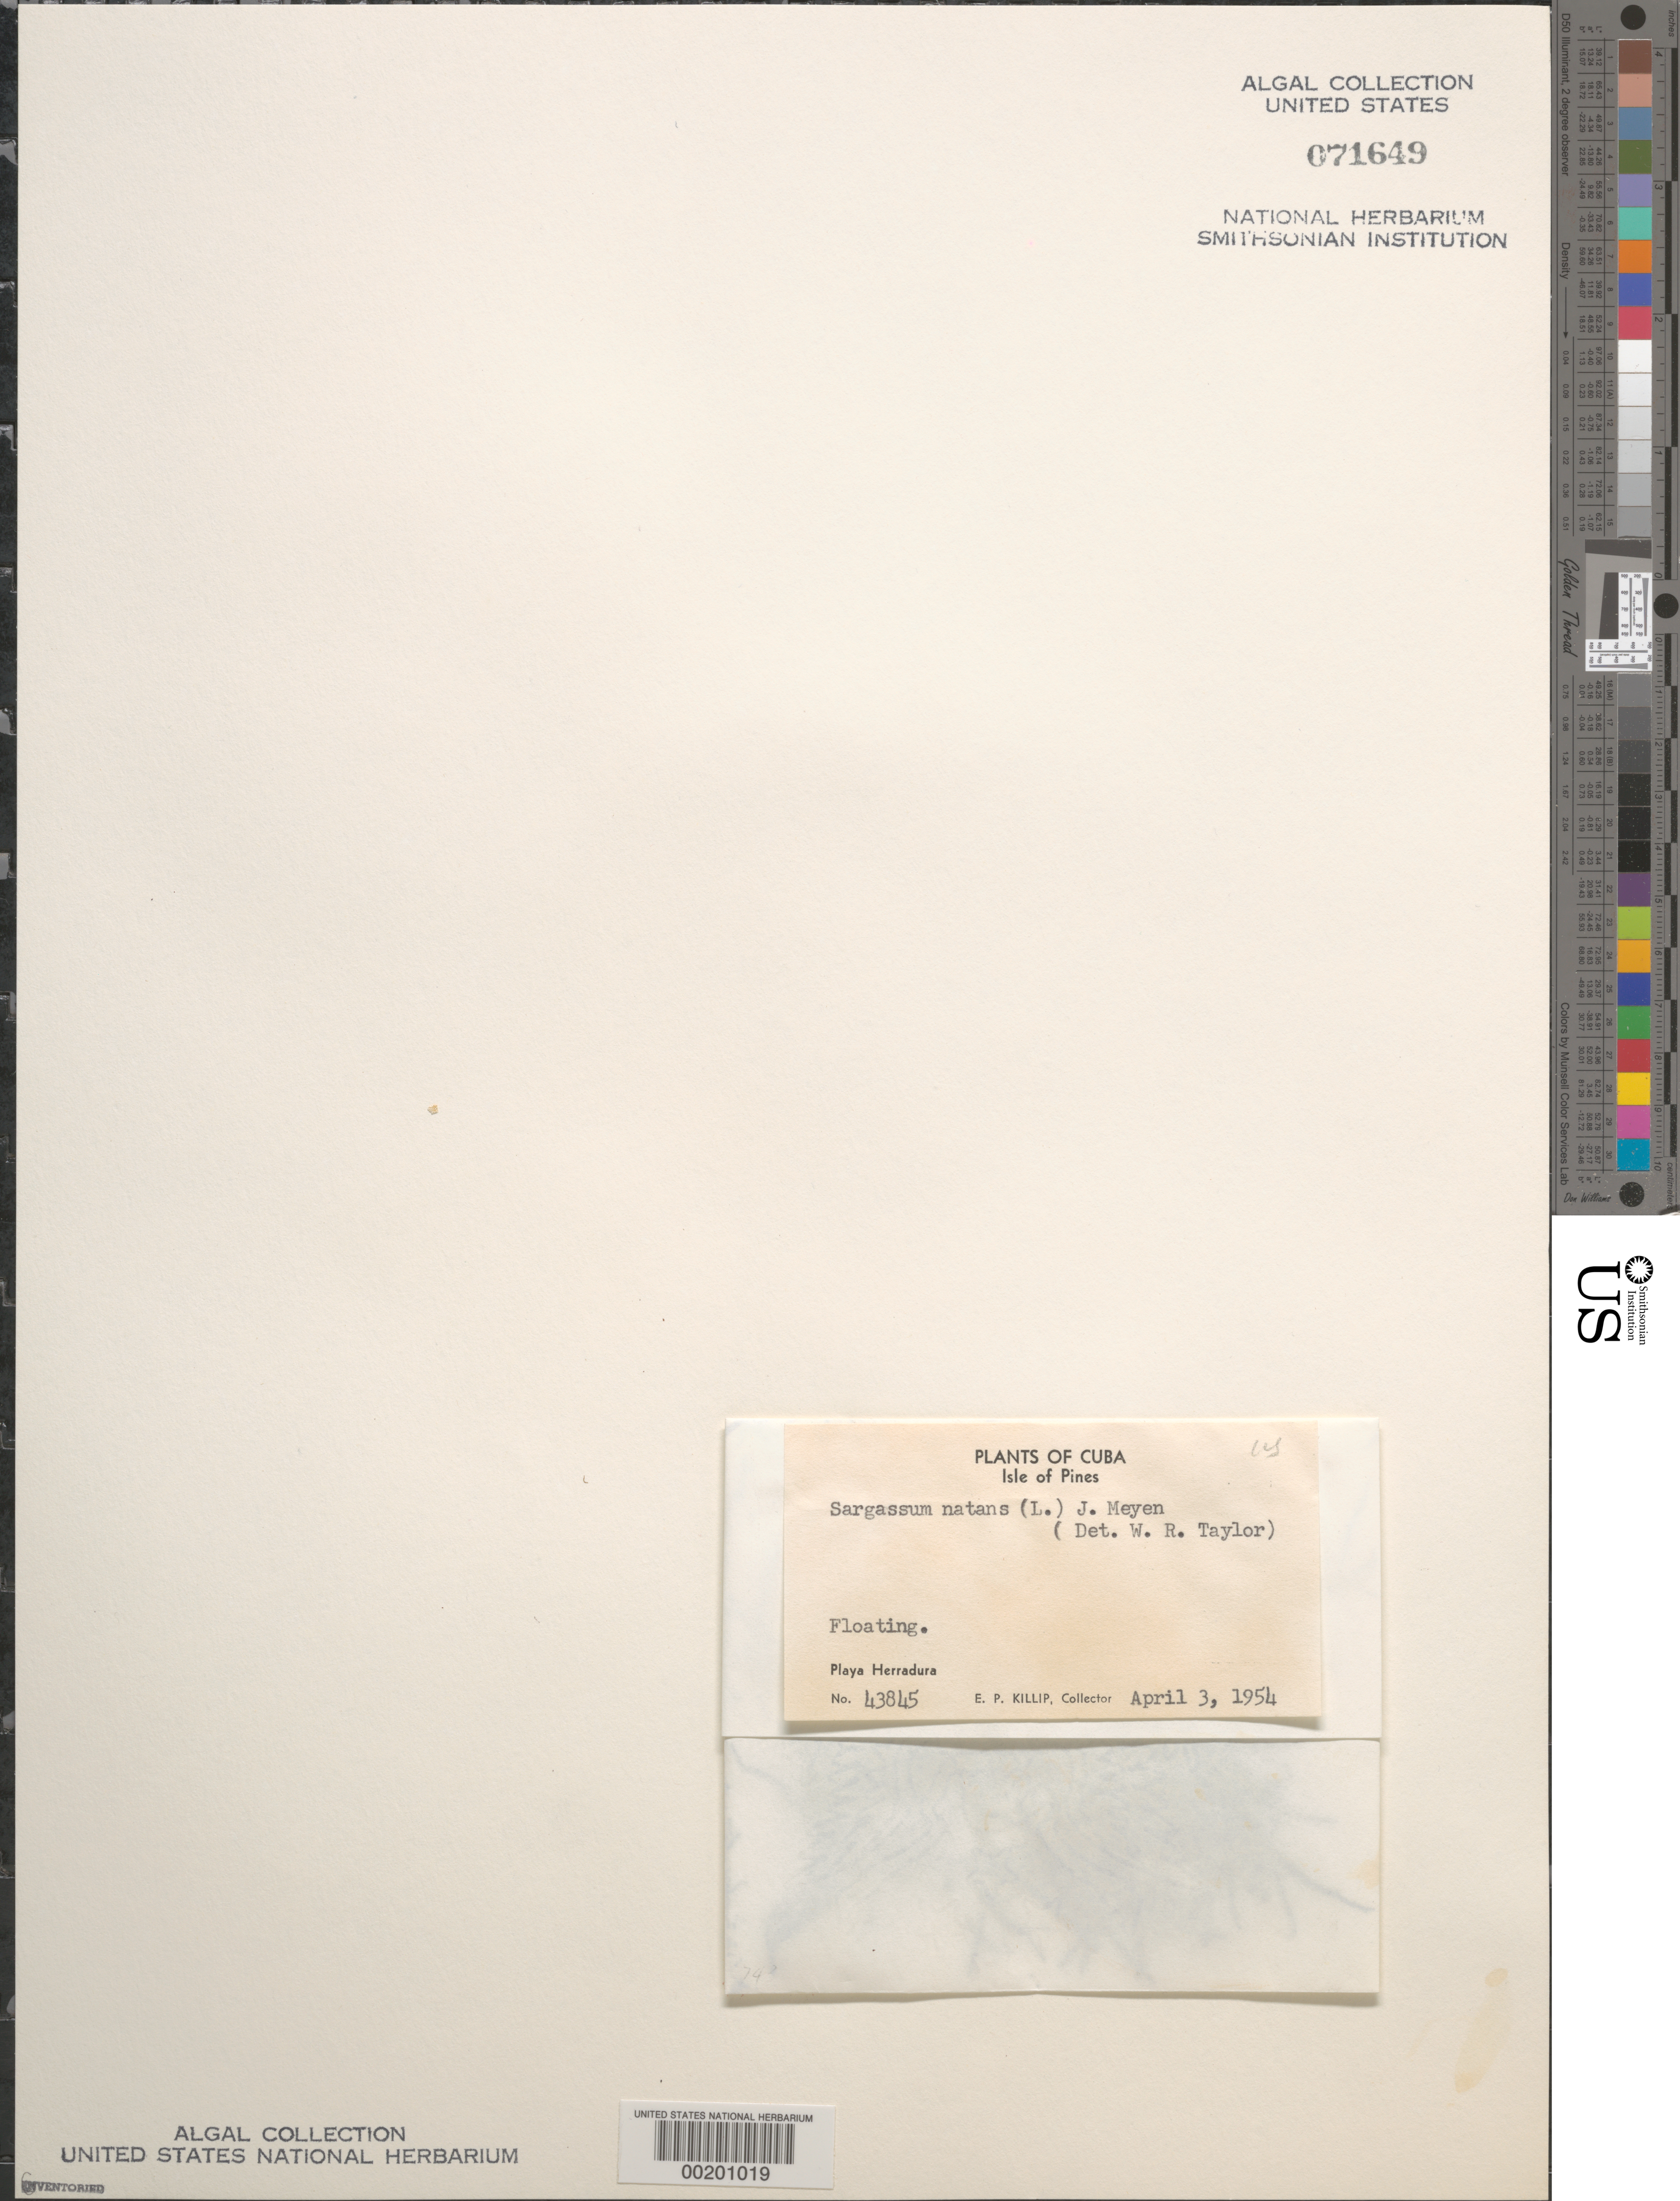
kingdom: Chromista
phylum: Ochrophyta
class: Phaeophyceae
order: Fucales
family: Sargassaceae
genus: Sargassum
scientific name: Sargassum natans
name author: (L.) Gaillon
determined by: Taylor, William R.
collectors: E. P. Killip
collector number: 43845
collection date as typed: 03 Apr 1954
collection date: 1954-04-03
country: Cuba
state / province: Isla de La Juventud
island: Isla de la Juventud (Isle of Pines)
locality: Playa Herradura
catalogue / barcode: US 71649